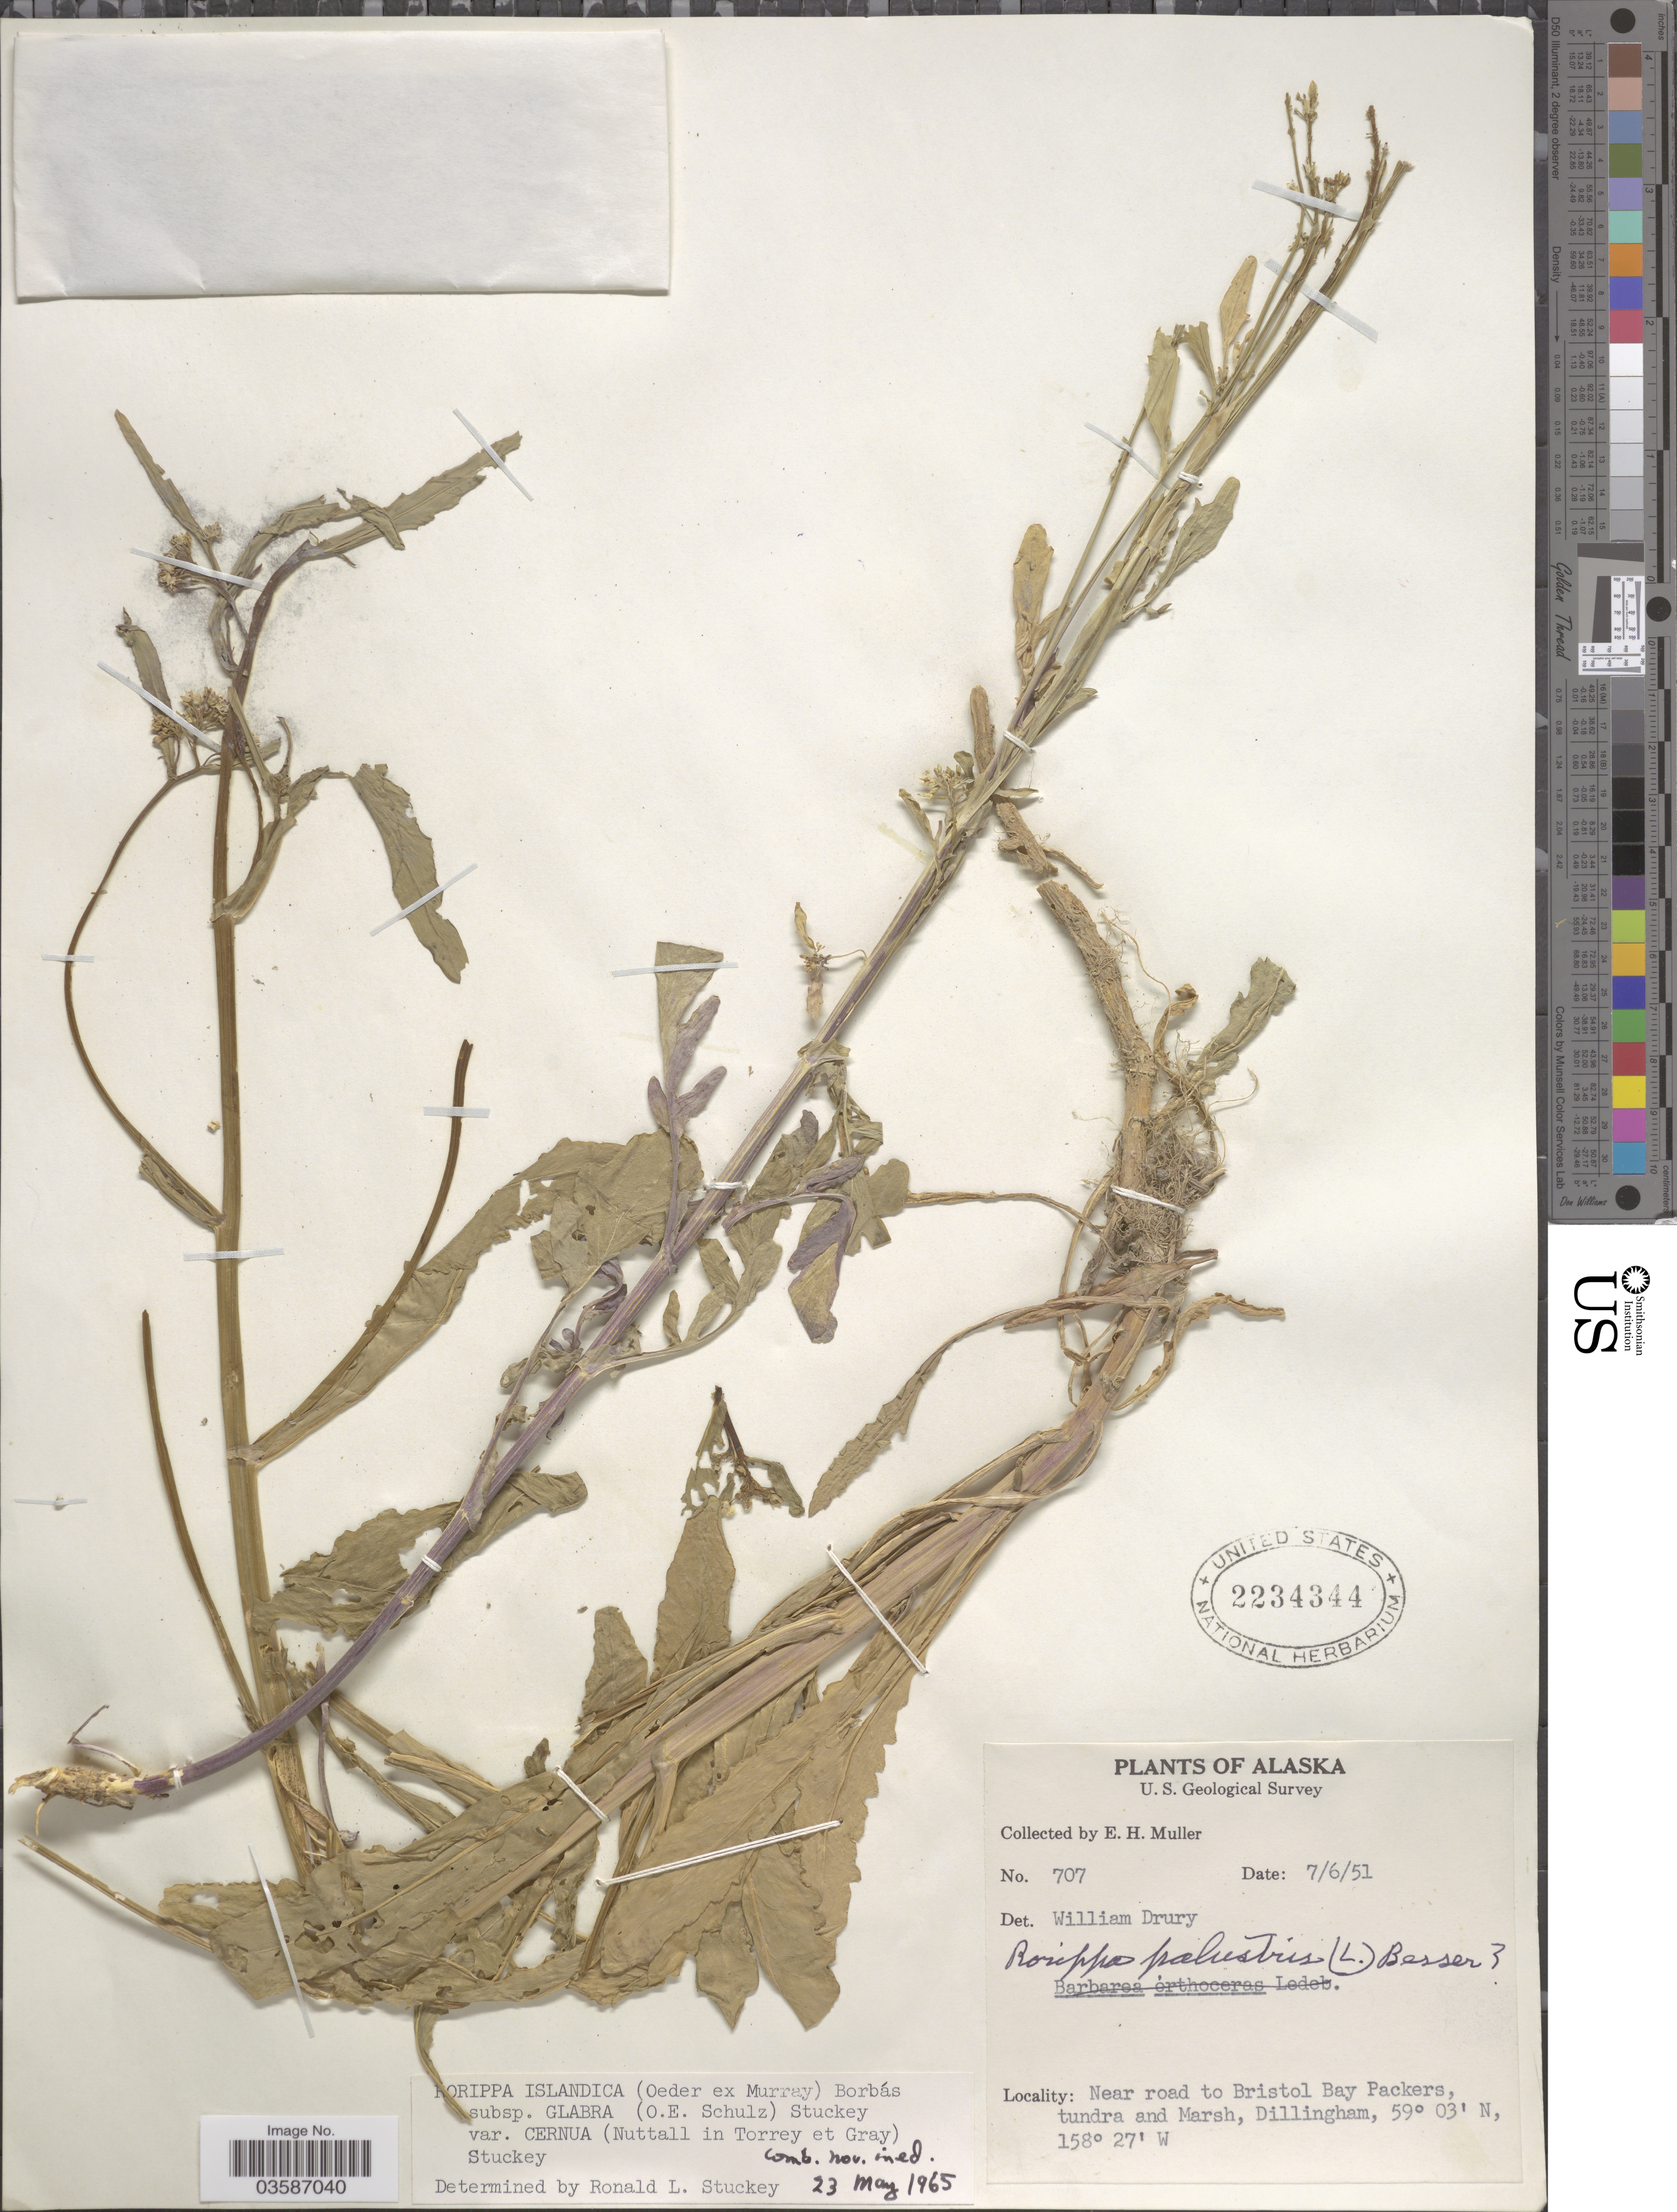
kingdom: Plantae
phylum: Tracheophyta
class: Magnoliopsida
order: Brassicales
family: Brassicaceae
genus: Rorippa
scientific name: Rorippa islandica var. cernua (Nutt.) Stuckey comb. nov. ined.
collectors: E. H. Muller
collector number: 707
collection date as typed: Transcribed d/m/y: 6/7/51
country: United States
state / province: Alaska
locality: Near road to Bristol Bay Packers, Dillingham.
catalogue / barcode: US 2234344